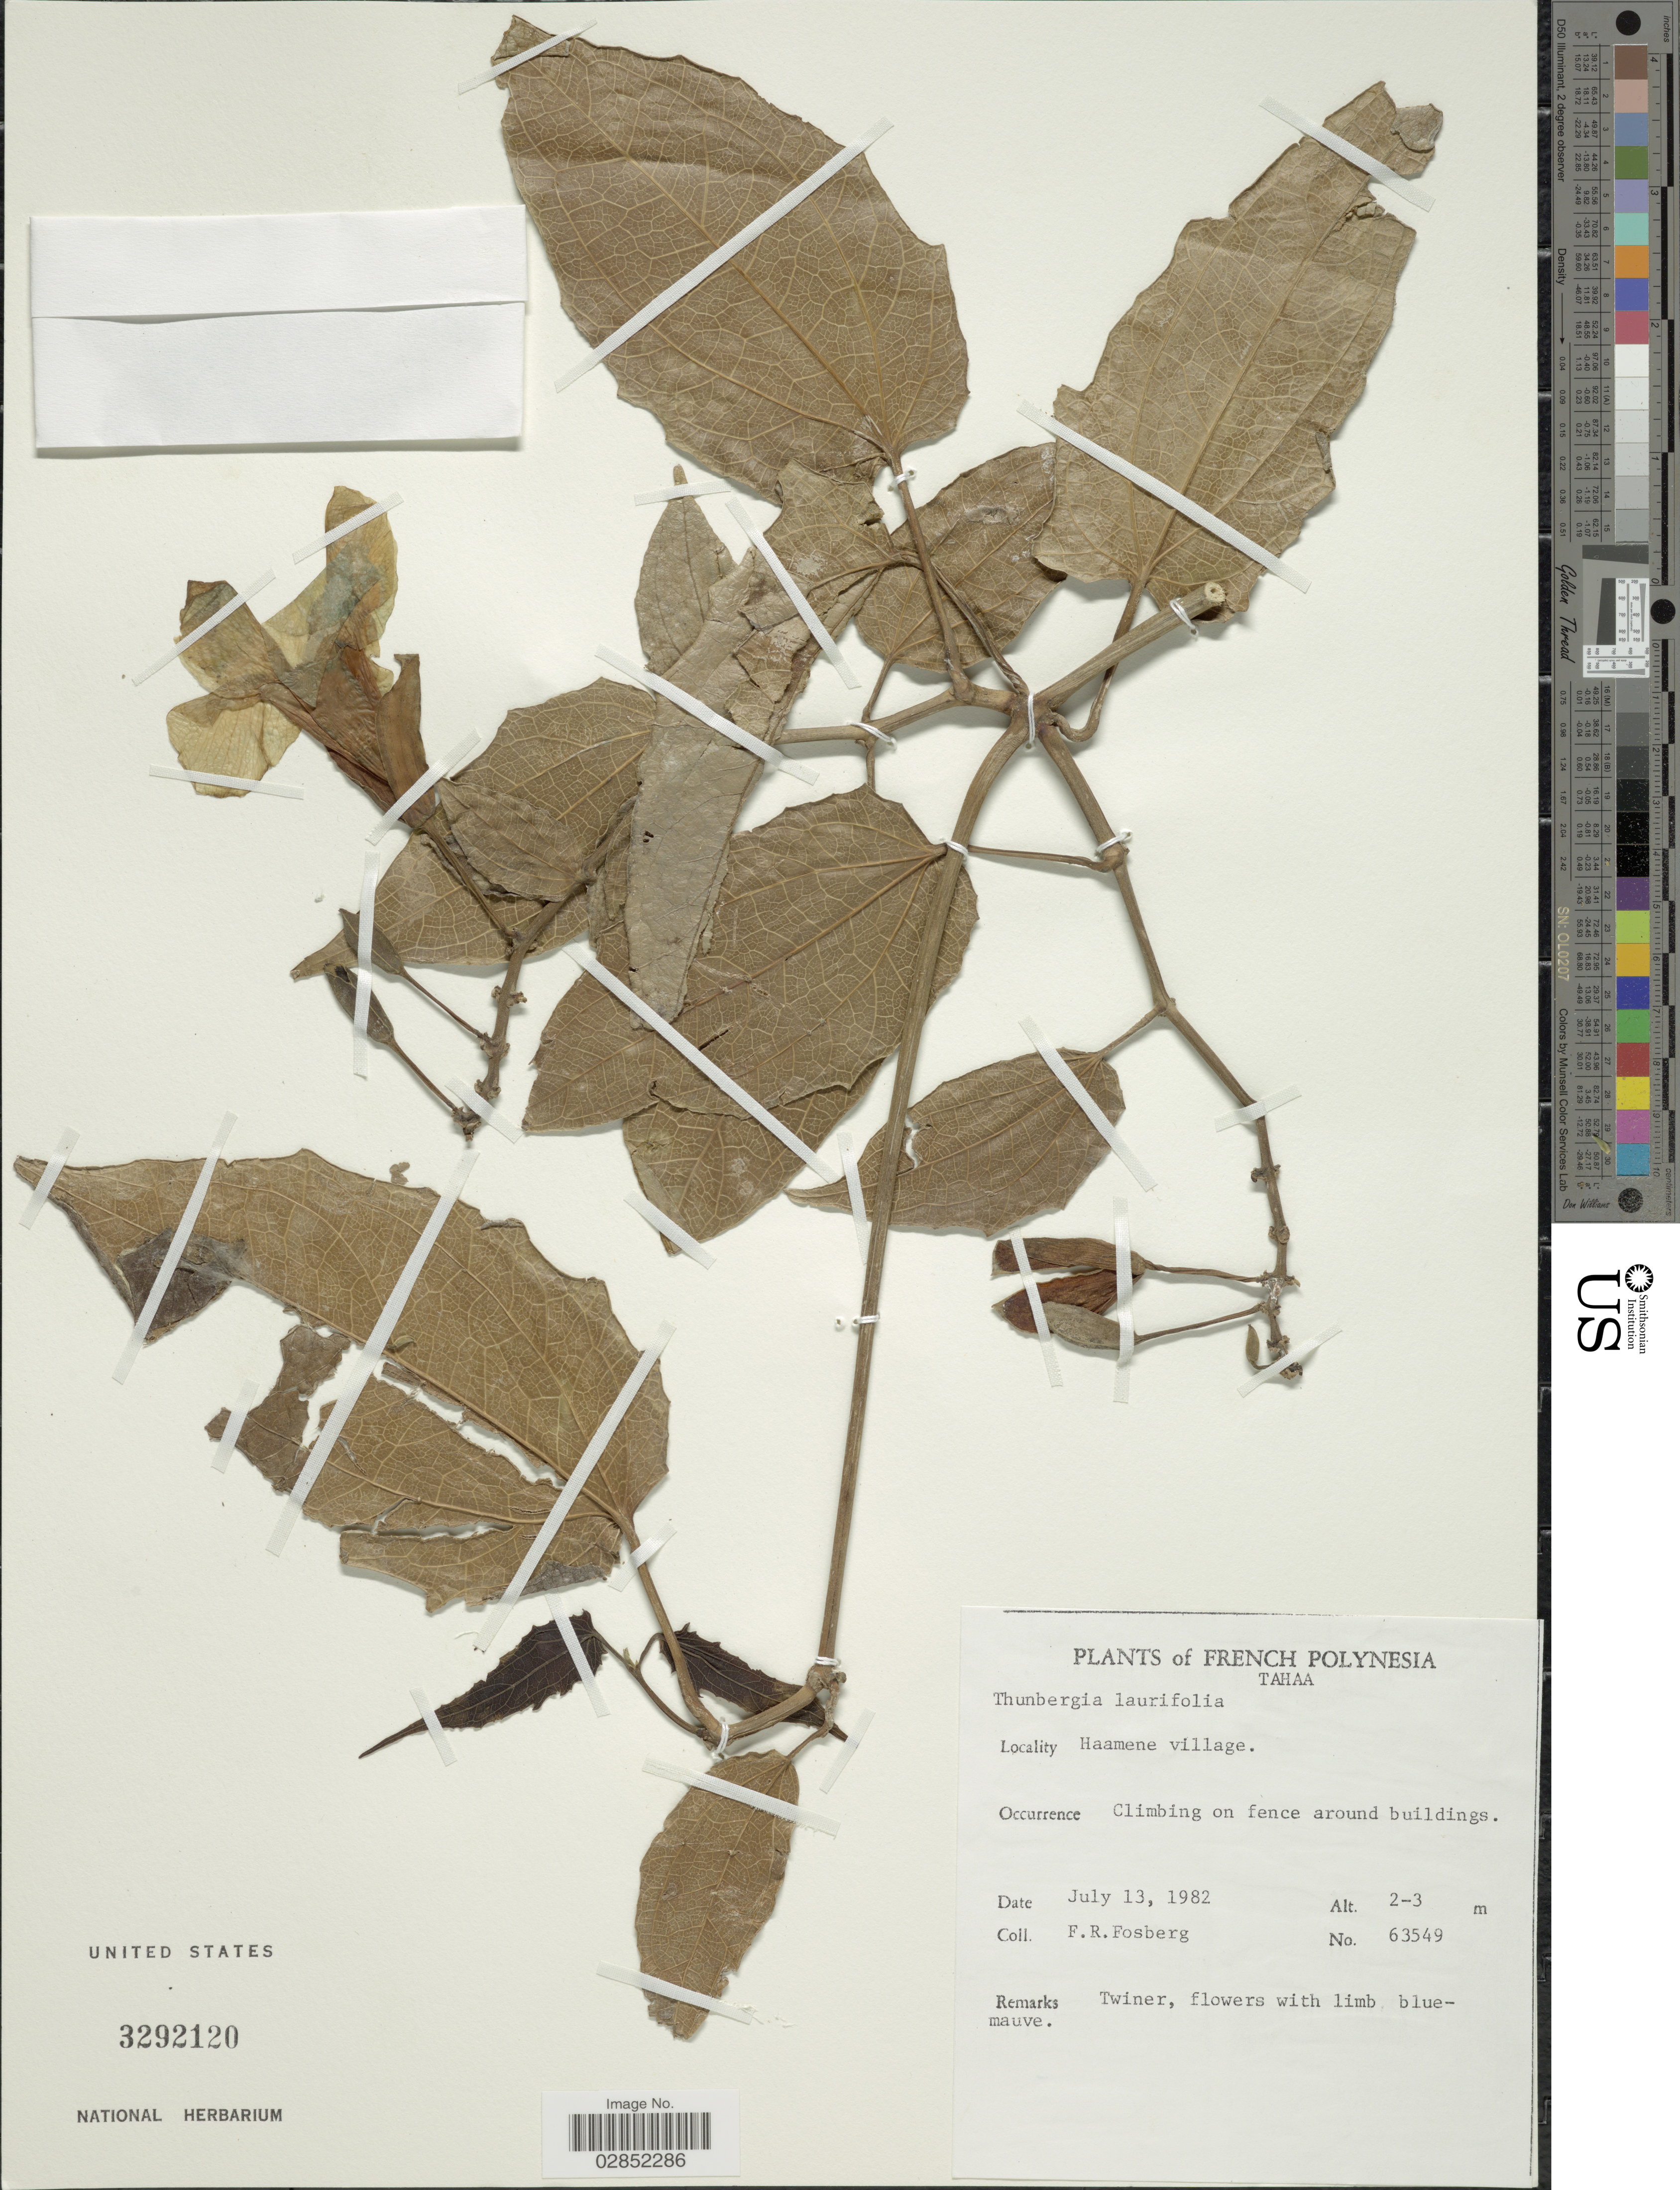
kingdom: Plantae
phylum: Tracheophyta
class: Magnoliopsida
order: Lamiales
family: Acanthaceae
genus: Thunbergia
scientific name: Thunbergia laurifolia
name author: Lindl.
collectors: F. R. Fosberg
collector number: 63549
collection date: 1982-07-13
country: French Polynesia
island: Tahaa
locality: Tahaa. Haamene village.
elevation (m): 2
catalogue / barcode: US 3292120